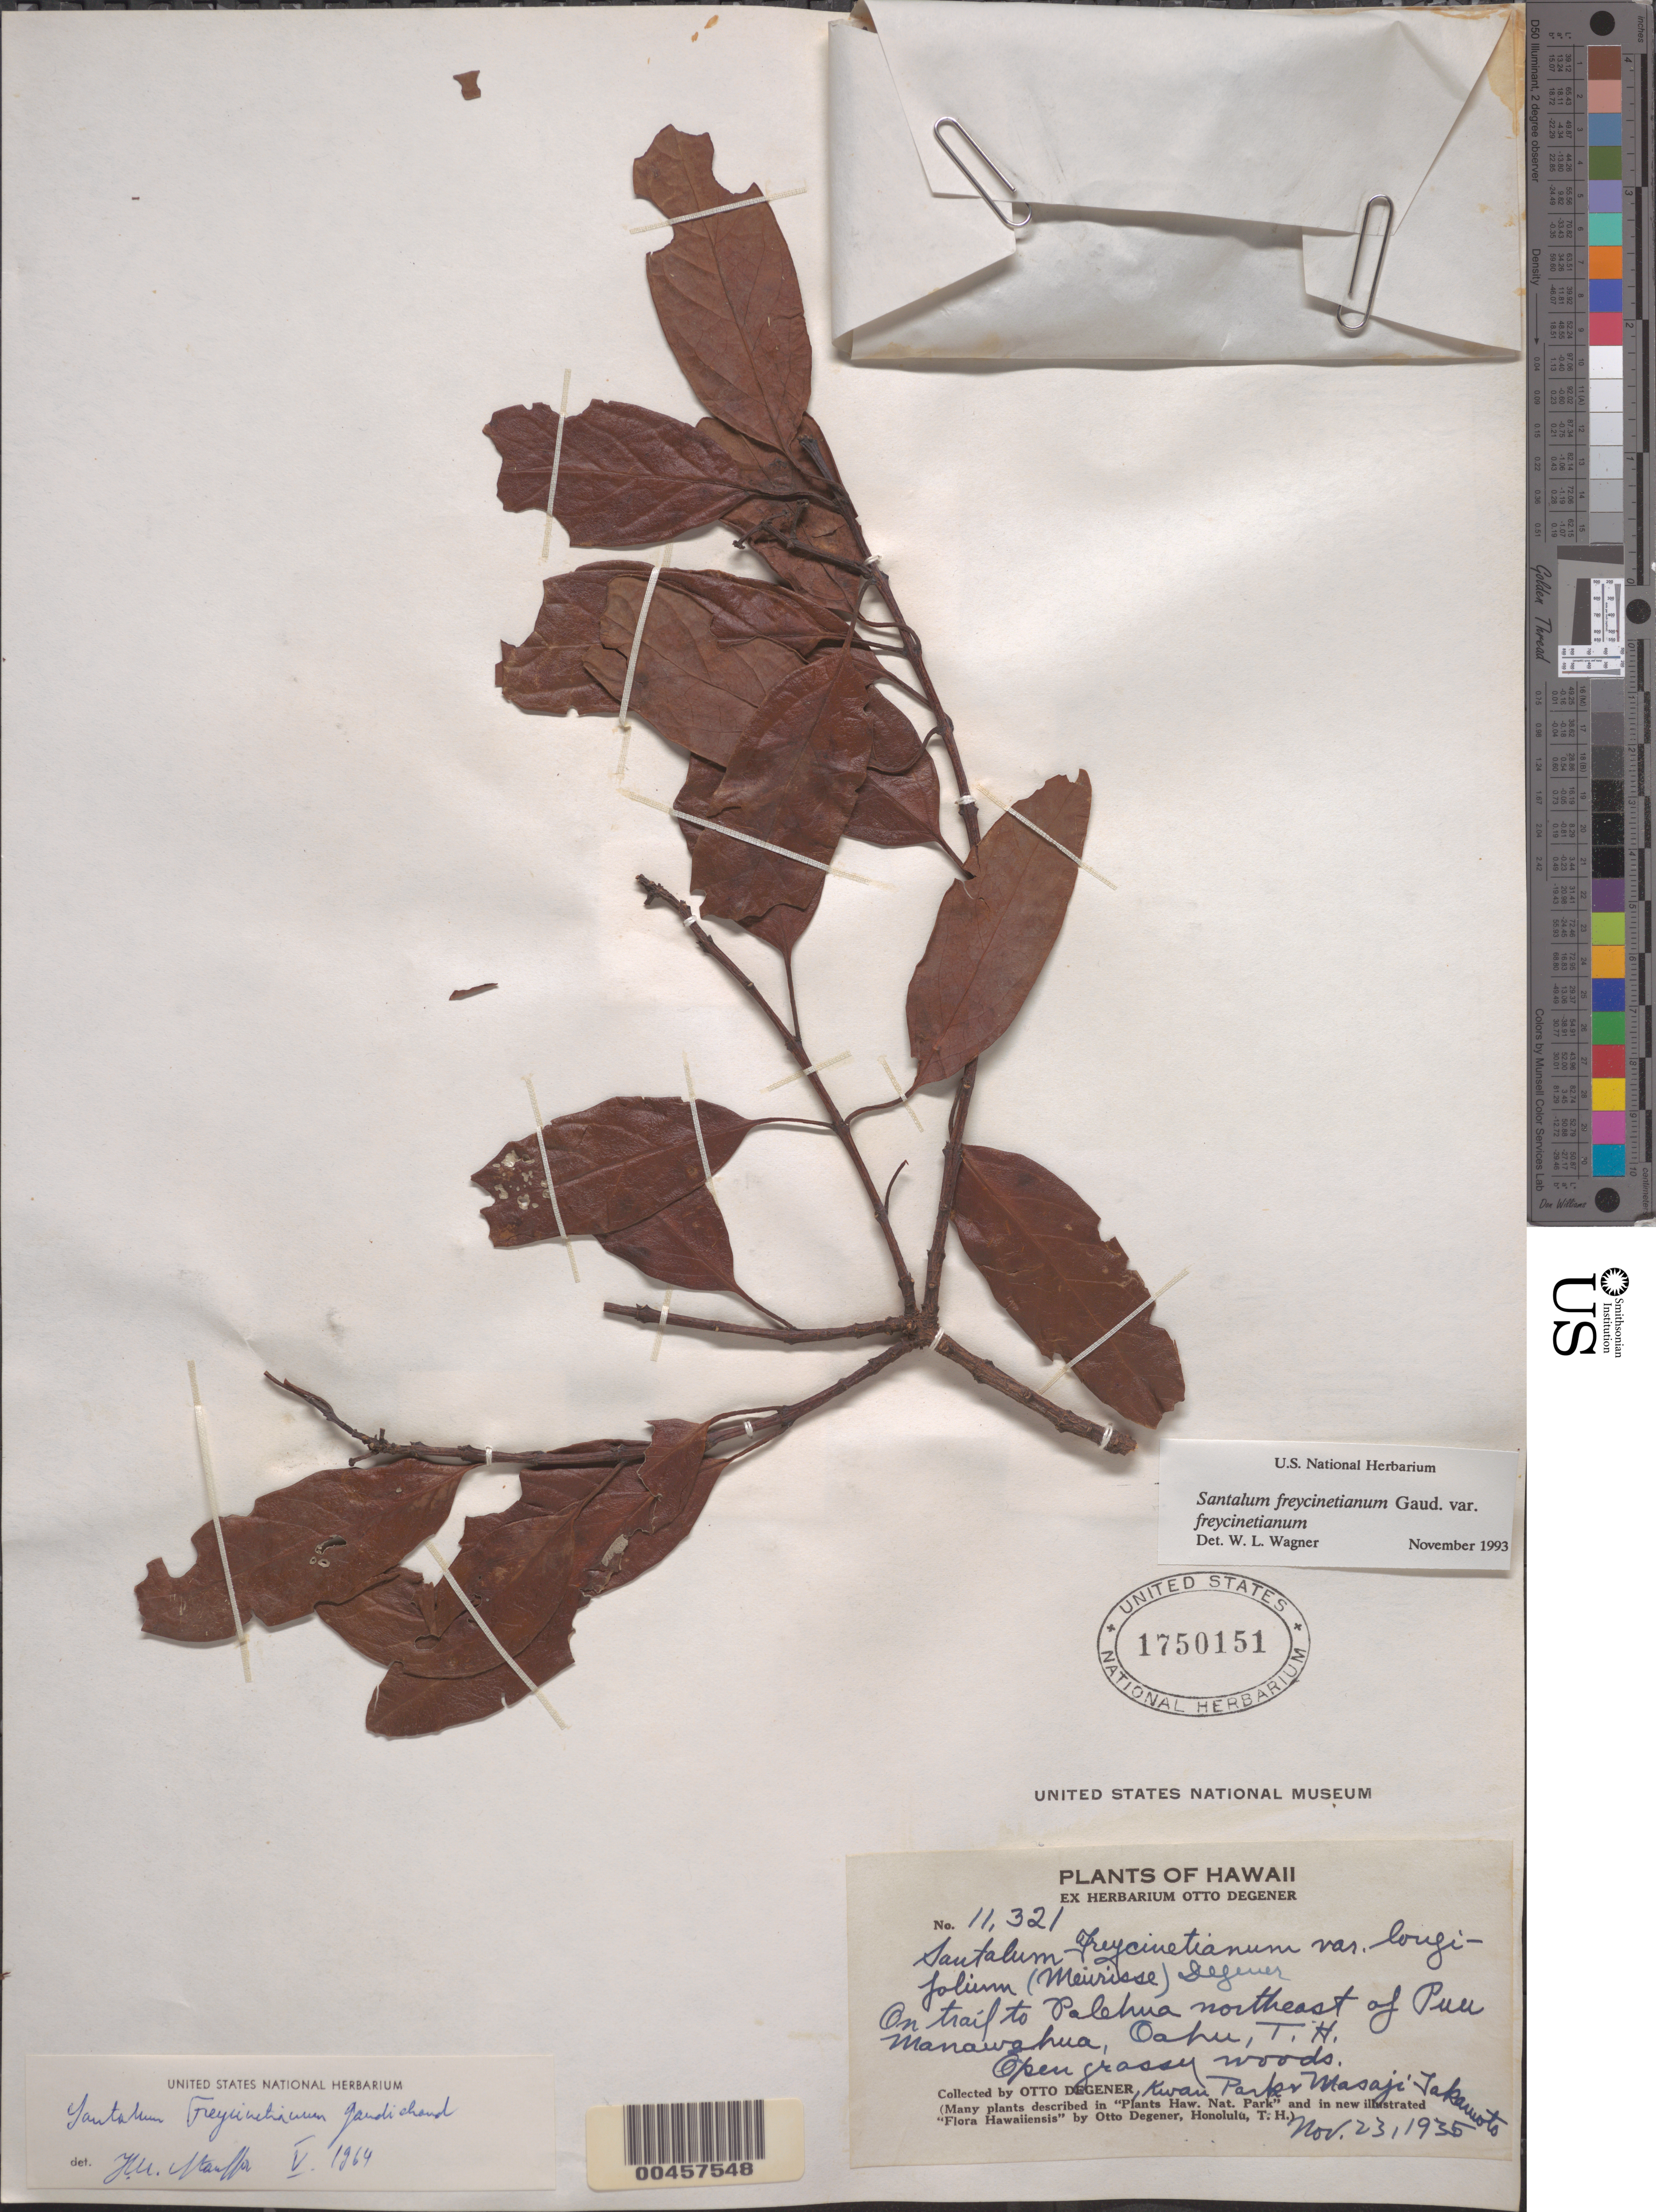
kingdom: Plantae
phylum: Tracheophyta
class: Magnoliopsida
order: Santalales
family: Santalaceae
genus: Santalum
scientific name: Santalum freycinetianum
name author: Gaudich.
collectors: O. Degener, K. Park & M. Takamoto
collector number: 11321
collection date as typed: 23 Nov 1935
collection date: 1935-11-23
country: United States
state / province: Hawaii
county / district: Honolulu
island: Oahu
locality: On trail to Palehua NE of Puu Manawahua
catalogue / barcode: US 1750151